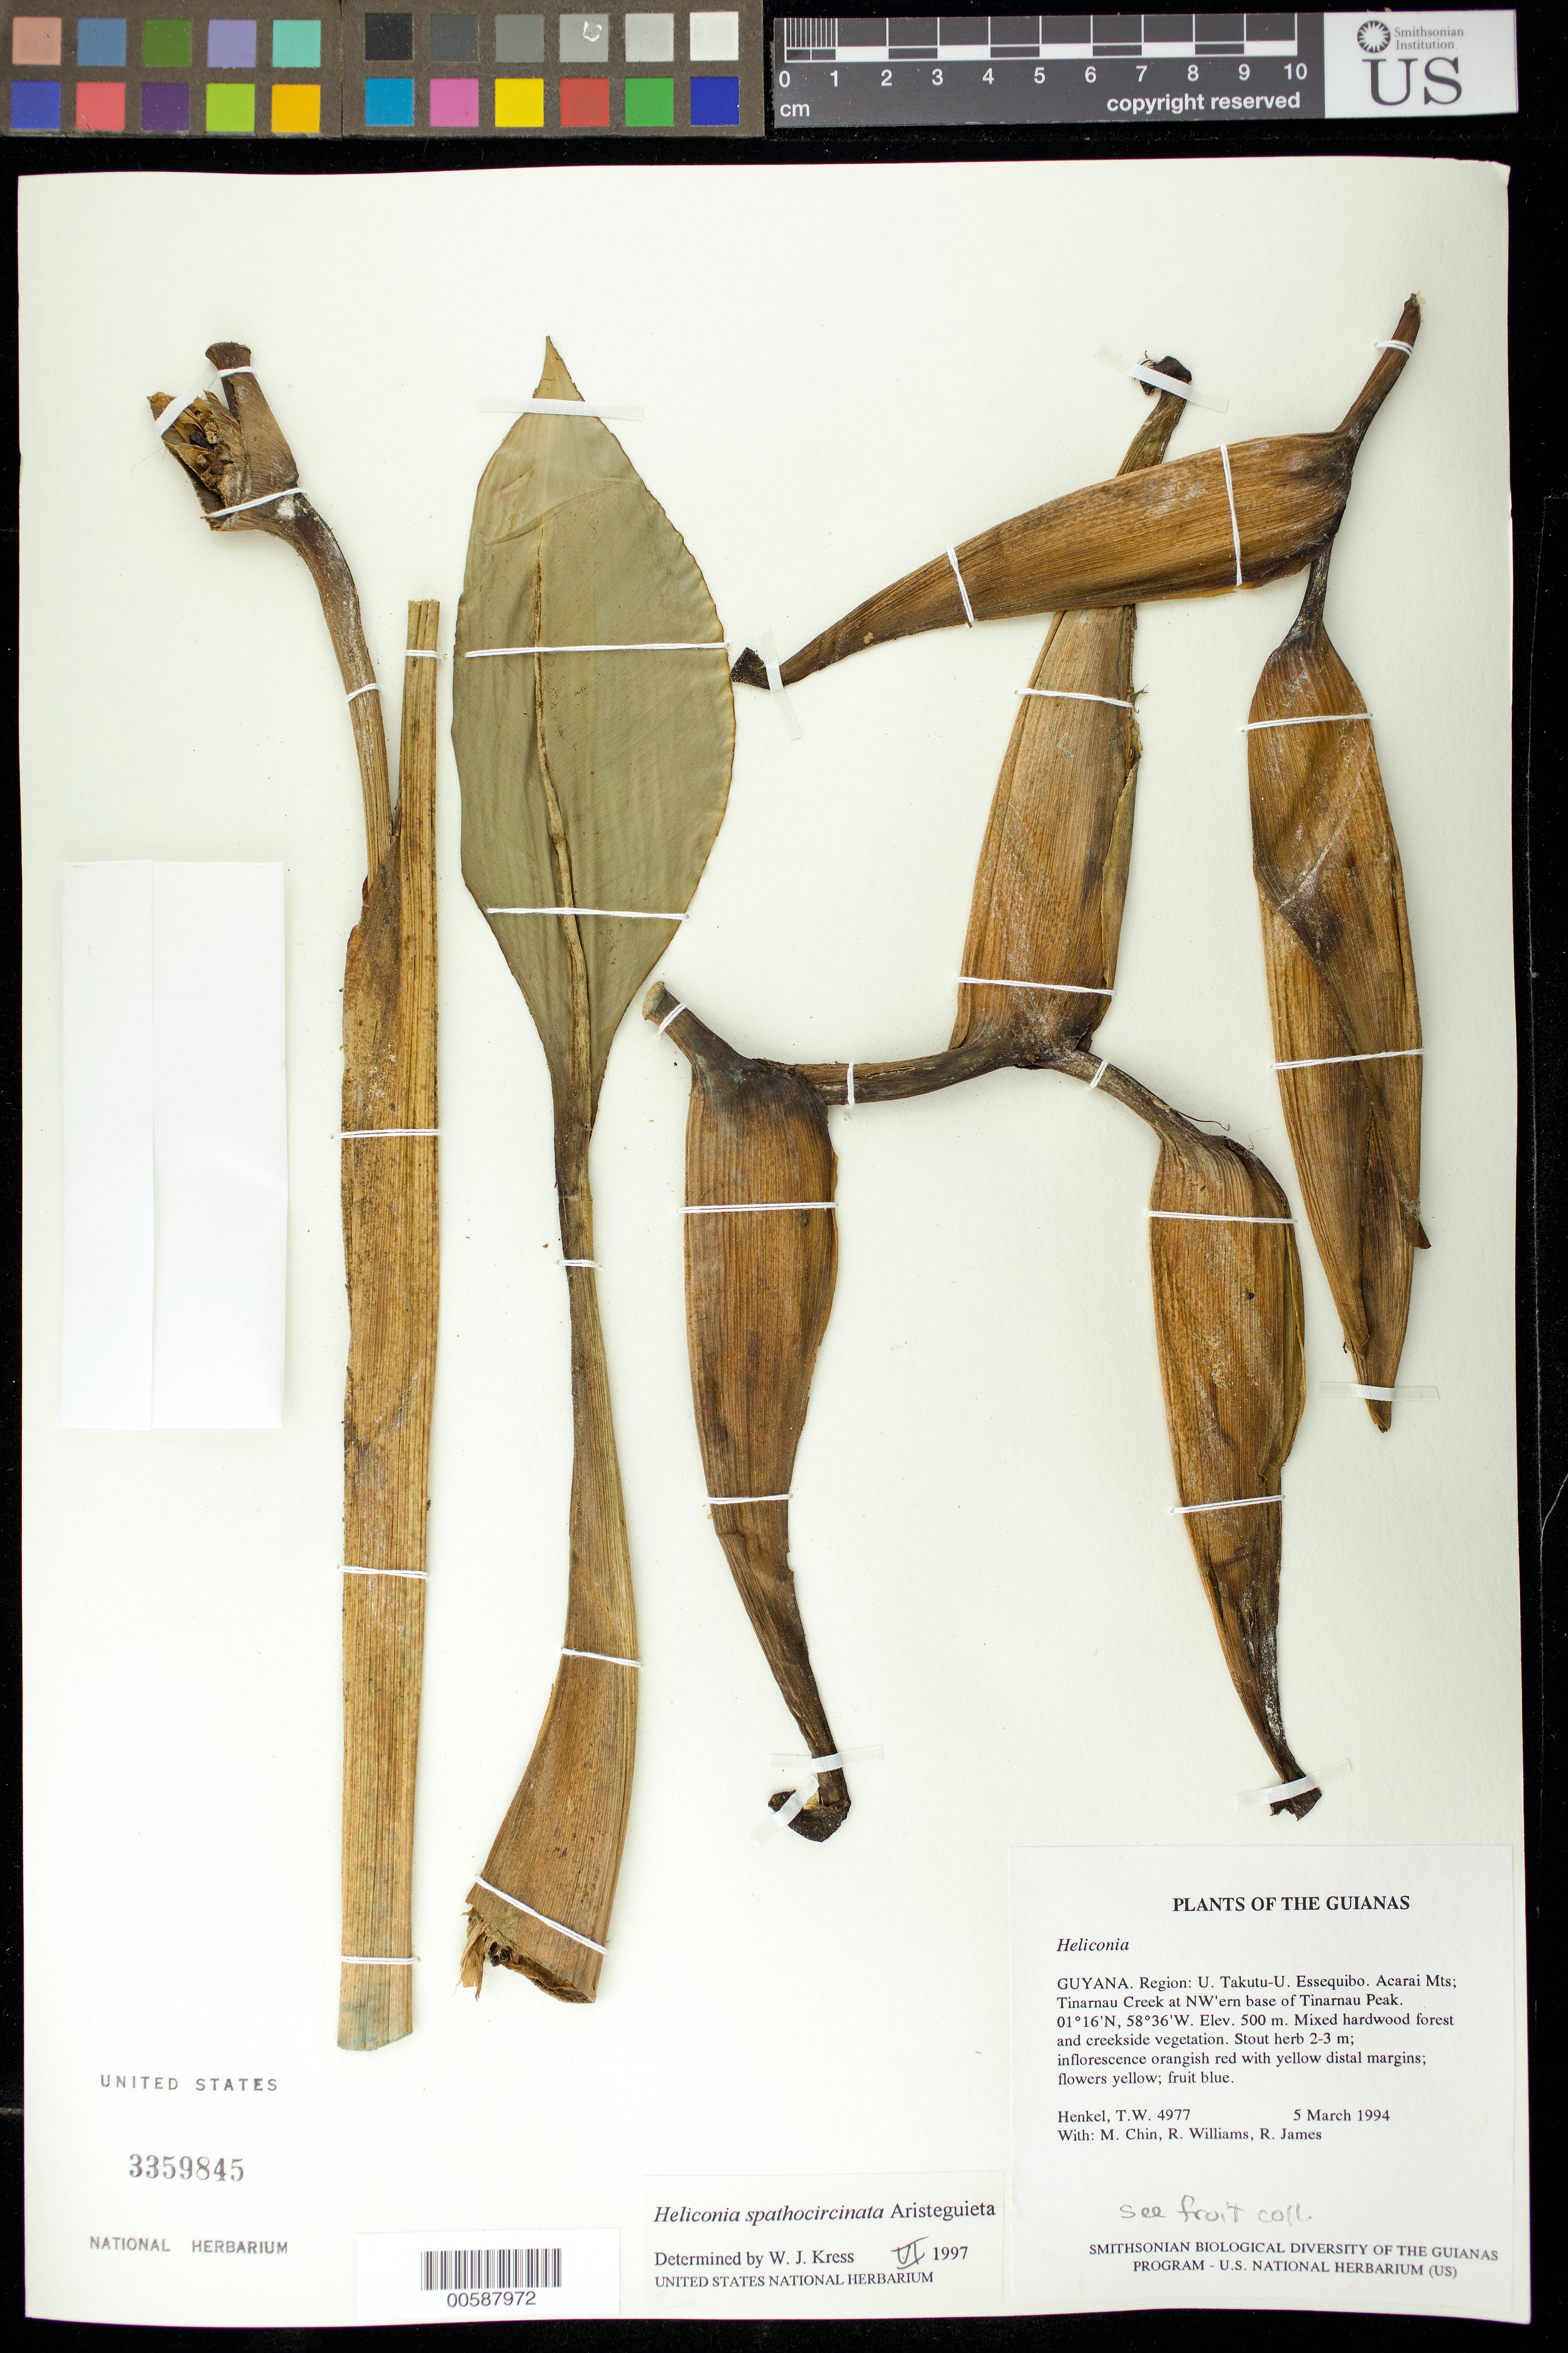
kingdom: Plantae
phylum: Tracheophyta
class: Liliopsida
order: Zingiberales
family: Heliconiaceae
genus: Heliconia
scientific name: Heliconia spathocircinata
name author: Aristeg.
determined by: Kress, W. J., (US), Smithsonian Institution - National Museum of Natural History (UNITED STATES)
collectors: T. Henkel, M. Chin, R. Williams & R. James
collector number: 4977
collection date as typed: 5 March 1994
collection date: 1994-03-05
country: Guyana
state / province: U. Takutu-U. Essequibo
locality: Acarai Mts; Tinarnau Creek at northwestern base of Tinarnau Peak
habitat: Mixed hardwood forest and creekside vegetation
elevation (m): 500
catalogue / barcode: US 3359845